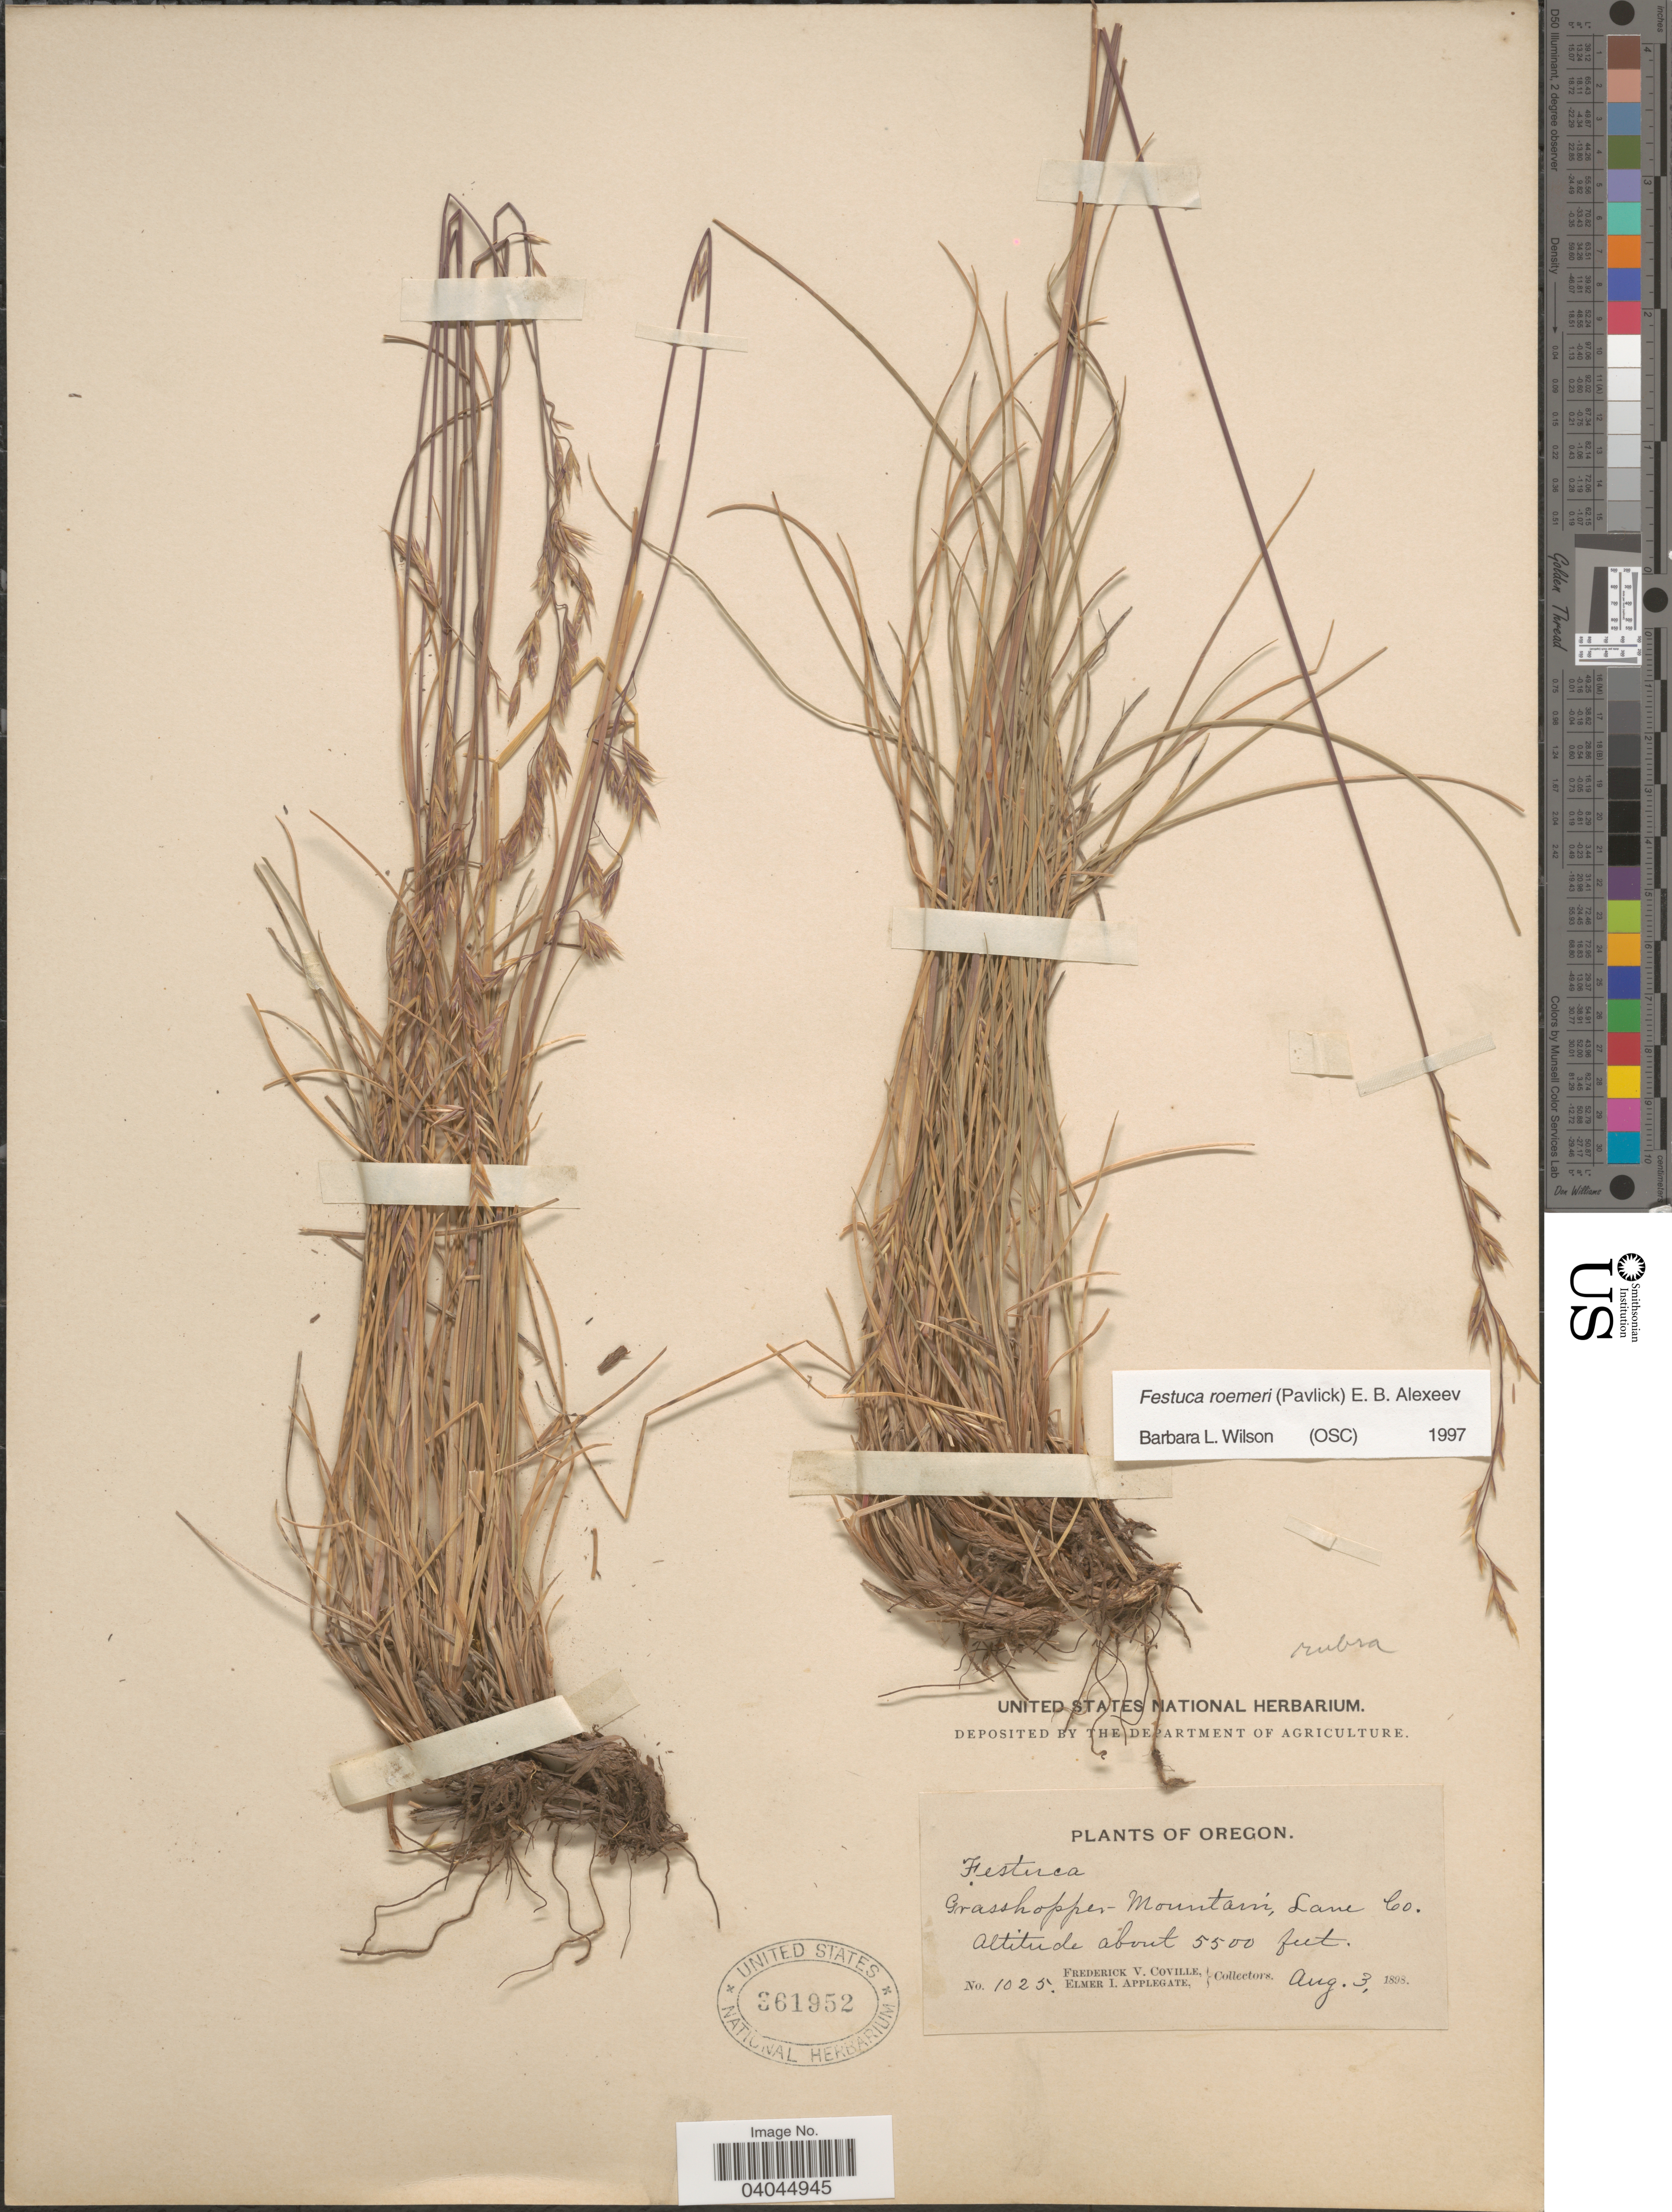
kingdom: Plantae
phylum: Tracheophyta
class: Liliopsida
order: Poales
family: Poaceae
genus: Festuca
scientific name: Festuca roemeri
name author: (Pavlick) E.B. Alexeev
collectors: F. V. Coville & E. I. Applegate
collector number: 1025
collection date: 1898-08-03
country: United States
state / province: Oregon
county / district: Lane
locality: Grasshopper Mountain, Lane Co.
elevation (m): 1676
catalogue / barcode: US 361952